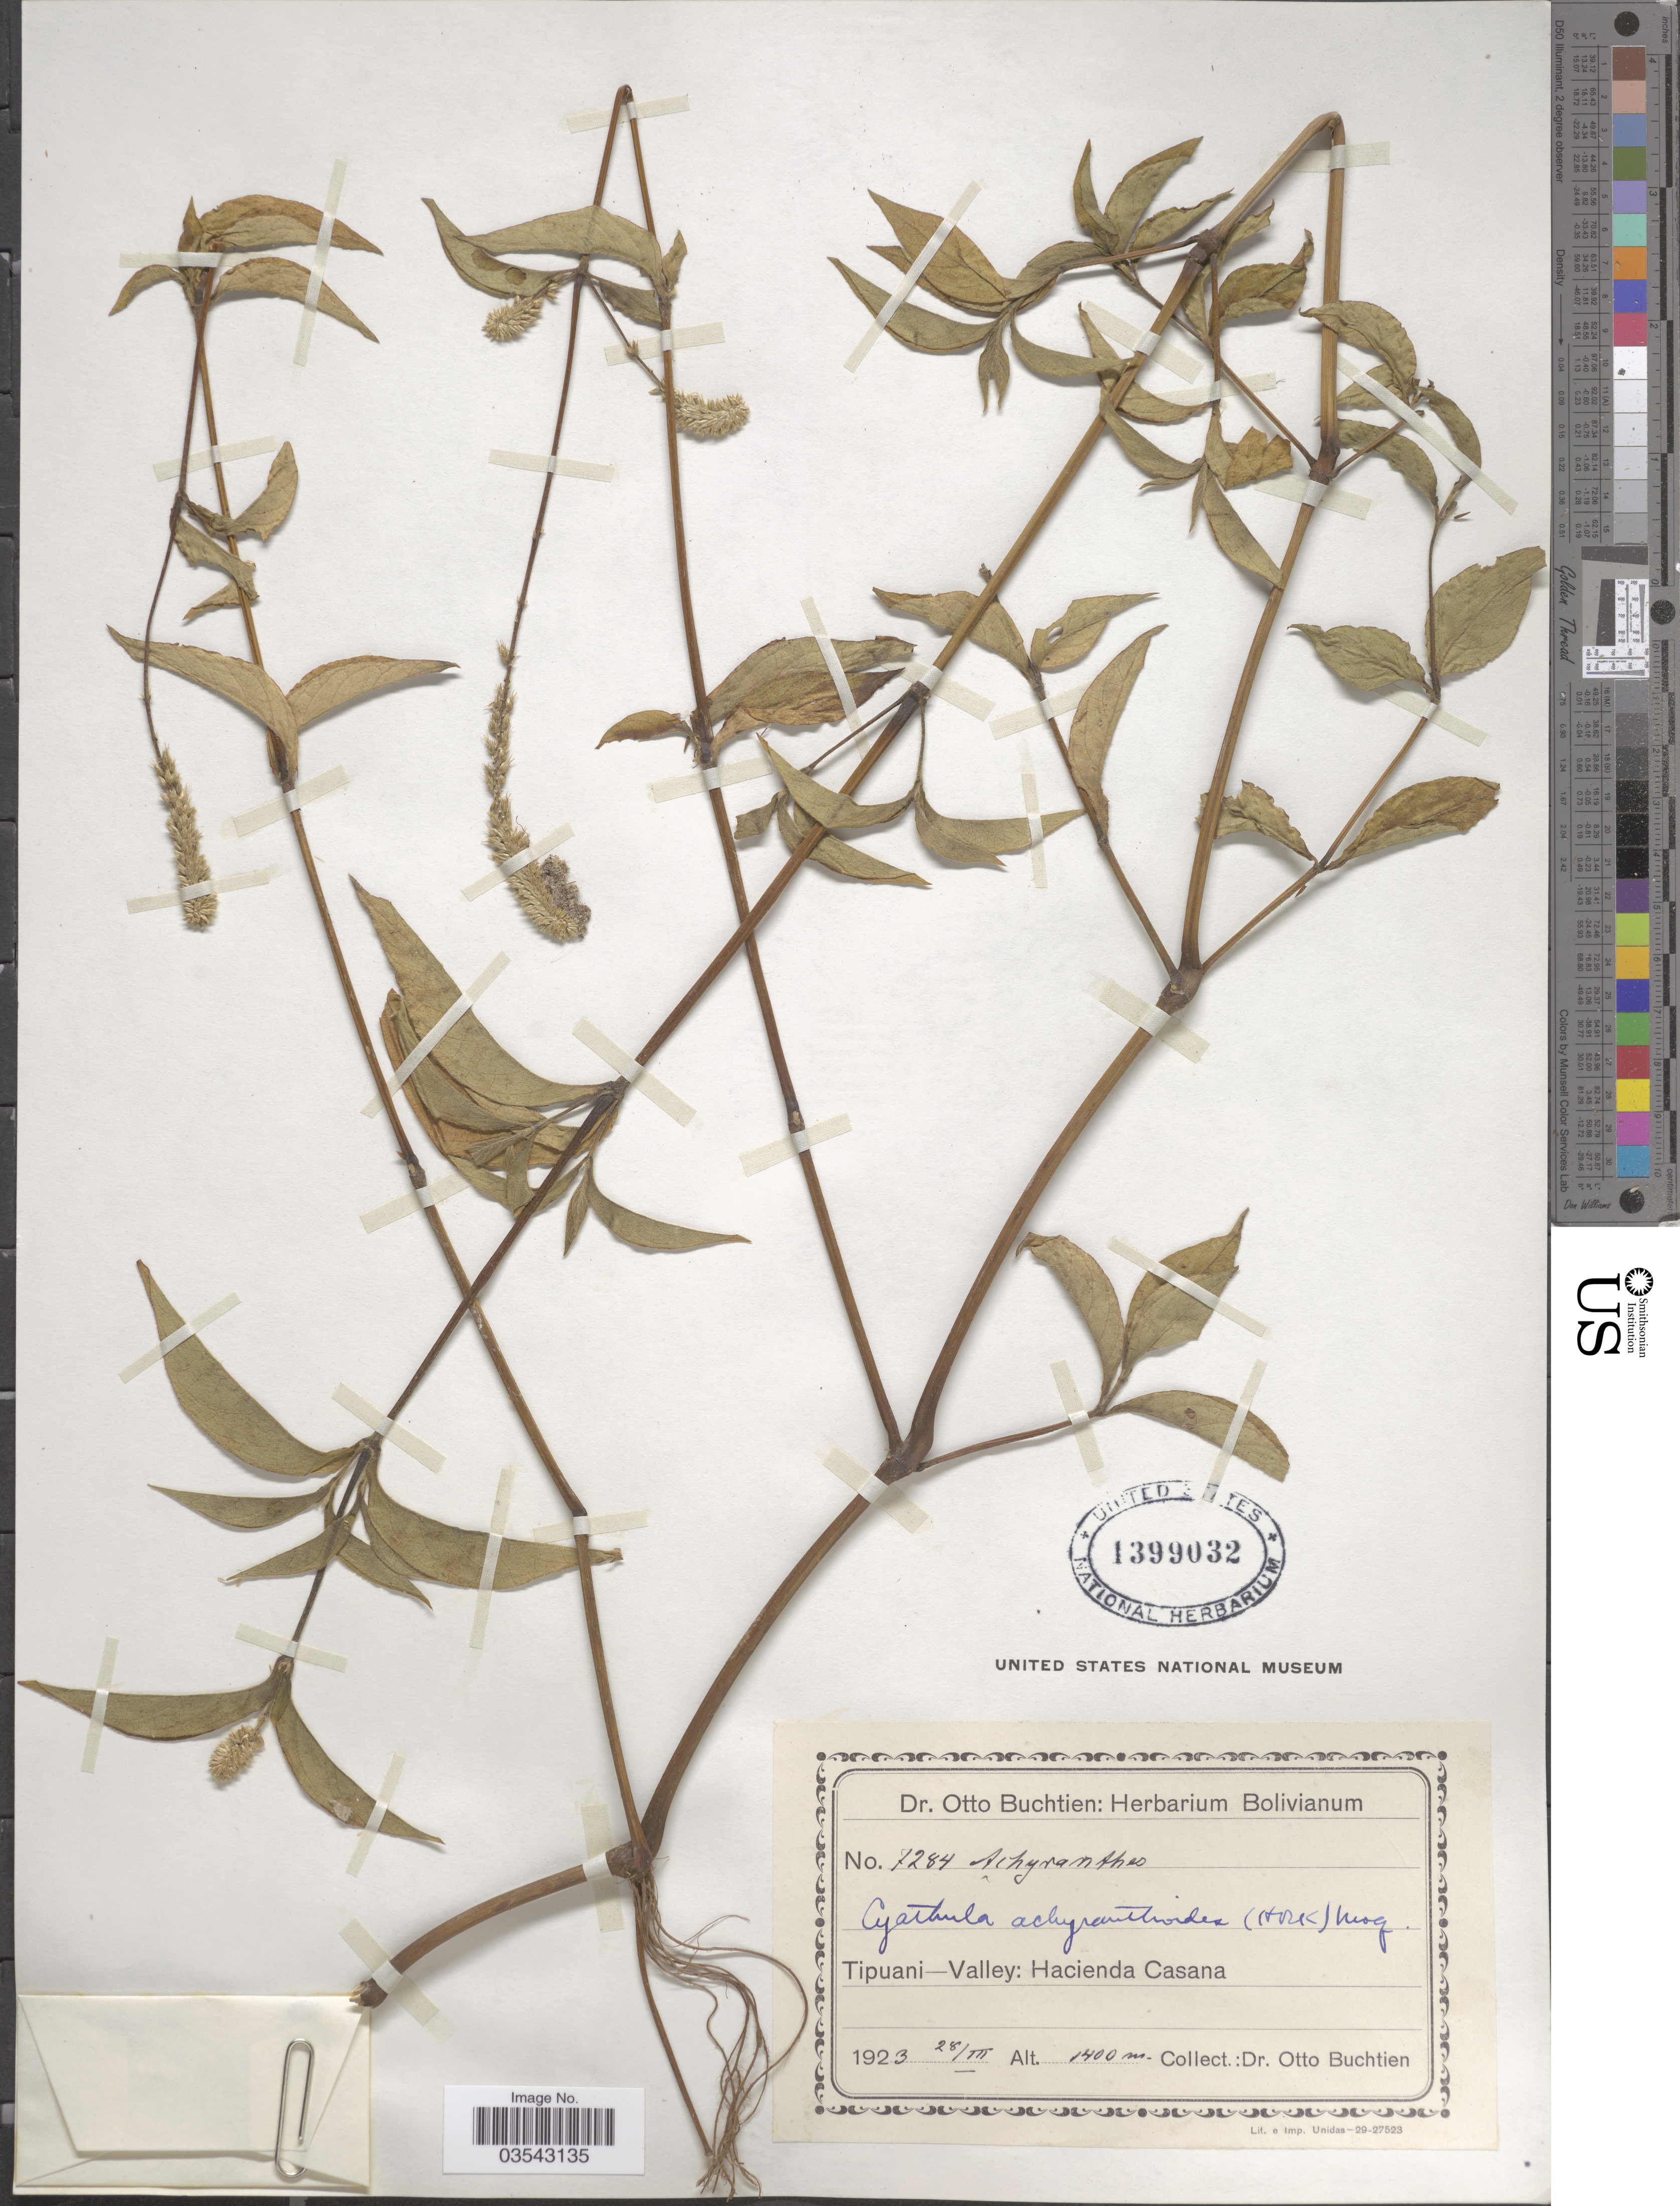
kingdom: Plantae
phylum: Tracheophyta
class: Magnoliopsida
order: Caryophyllales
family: Amaranthaceae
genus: Cyathula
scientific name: Cyathula achyranthoides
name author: (Kunth) Moq.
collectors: O. Buchtien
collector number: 7284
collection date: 1923-03-28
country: Bolivia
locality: Tipuani-Valley: Hacienda Casana.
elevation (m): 1400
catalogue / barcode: US 1399032